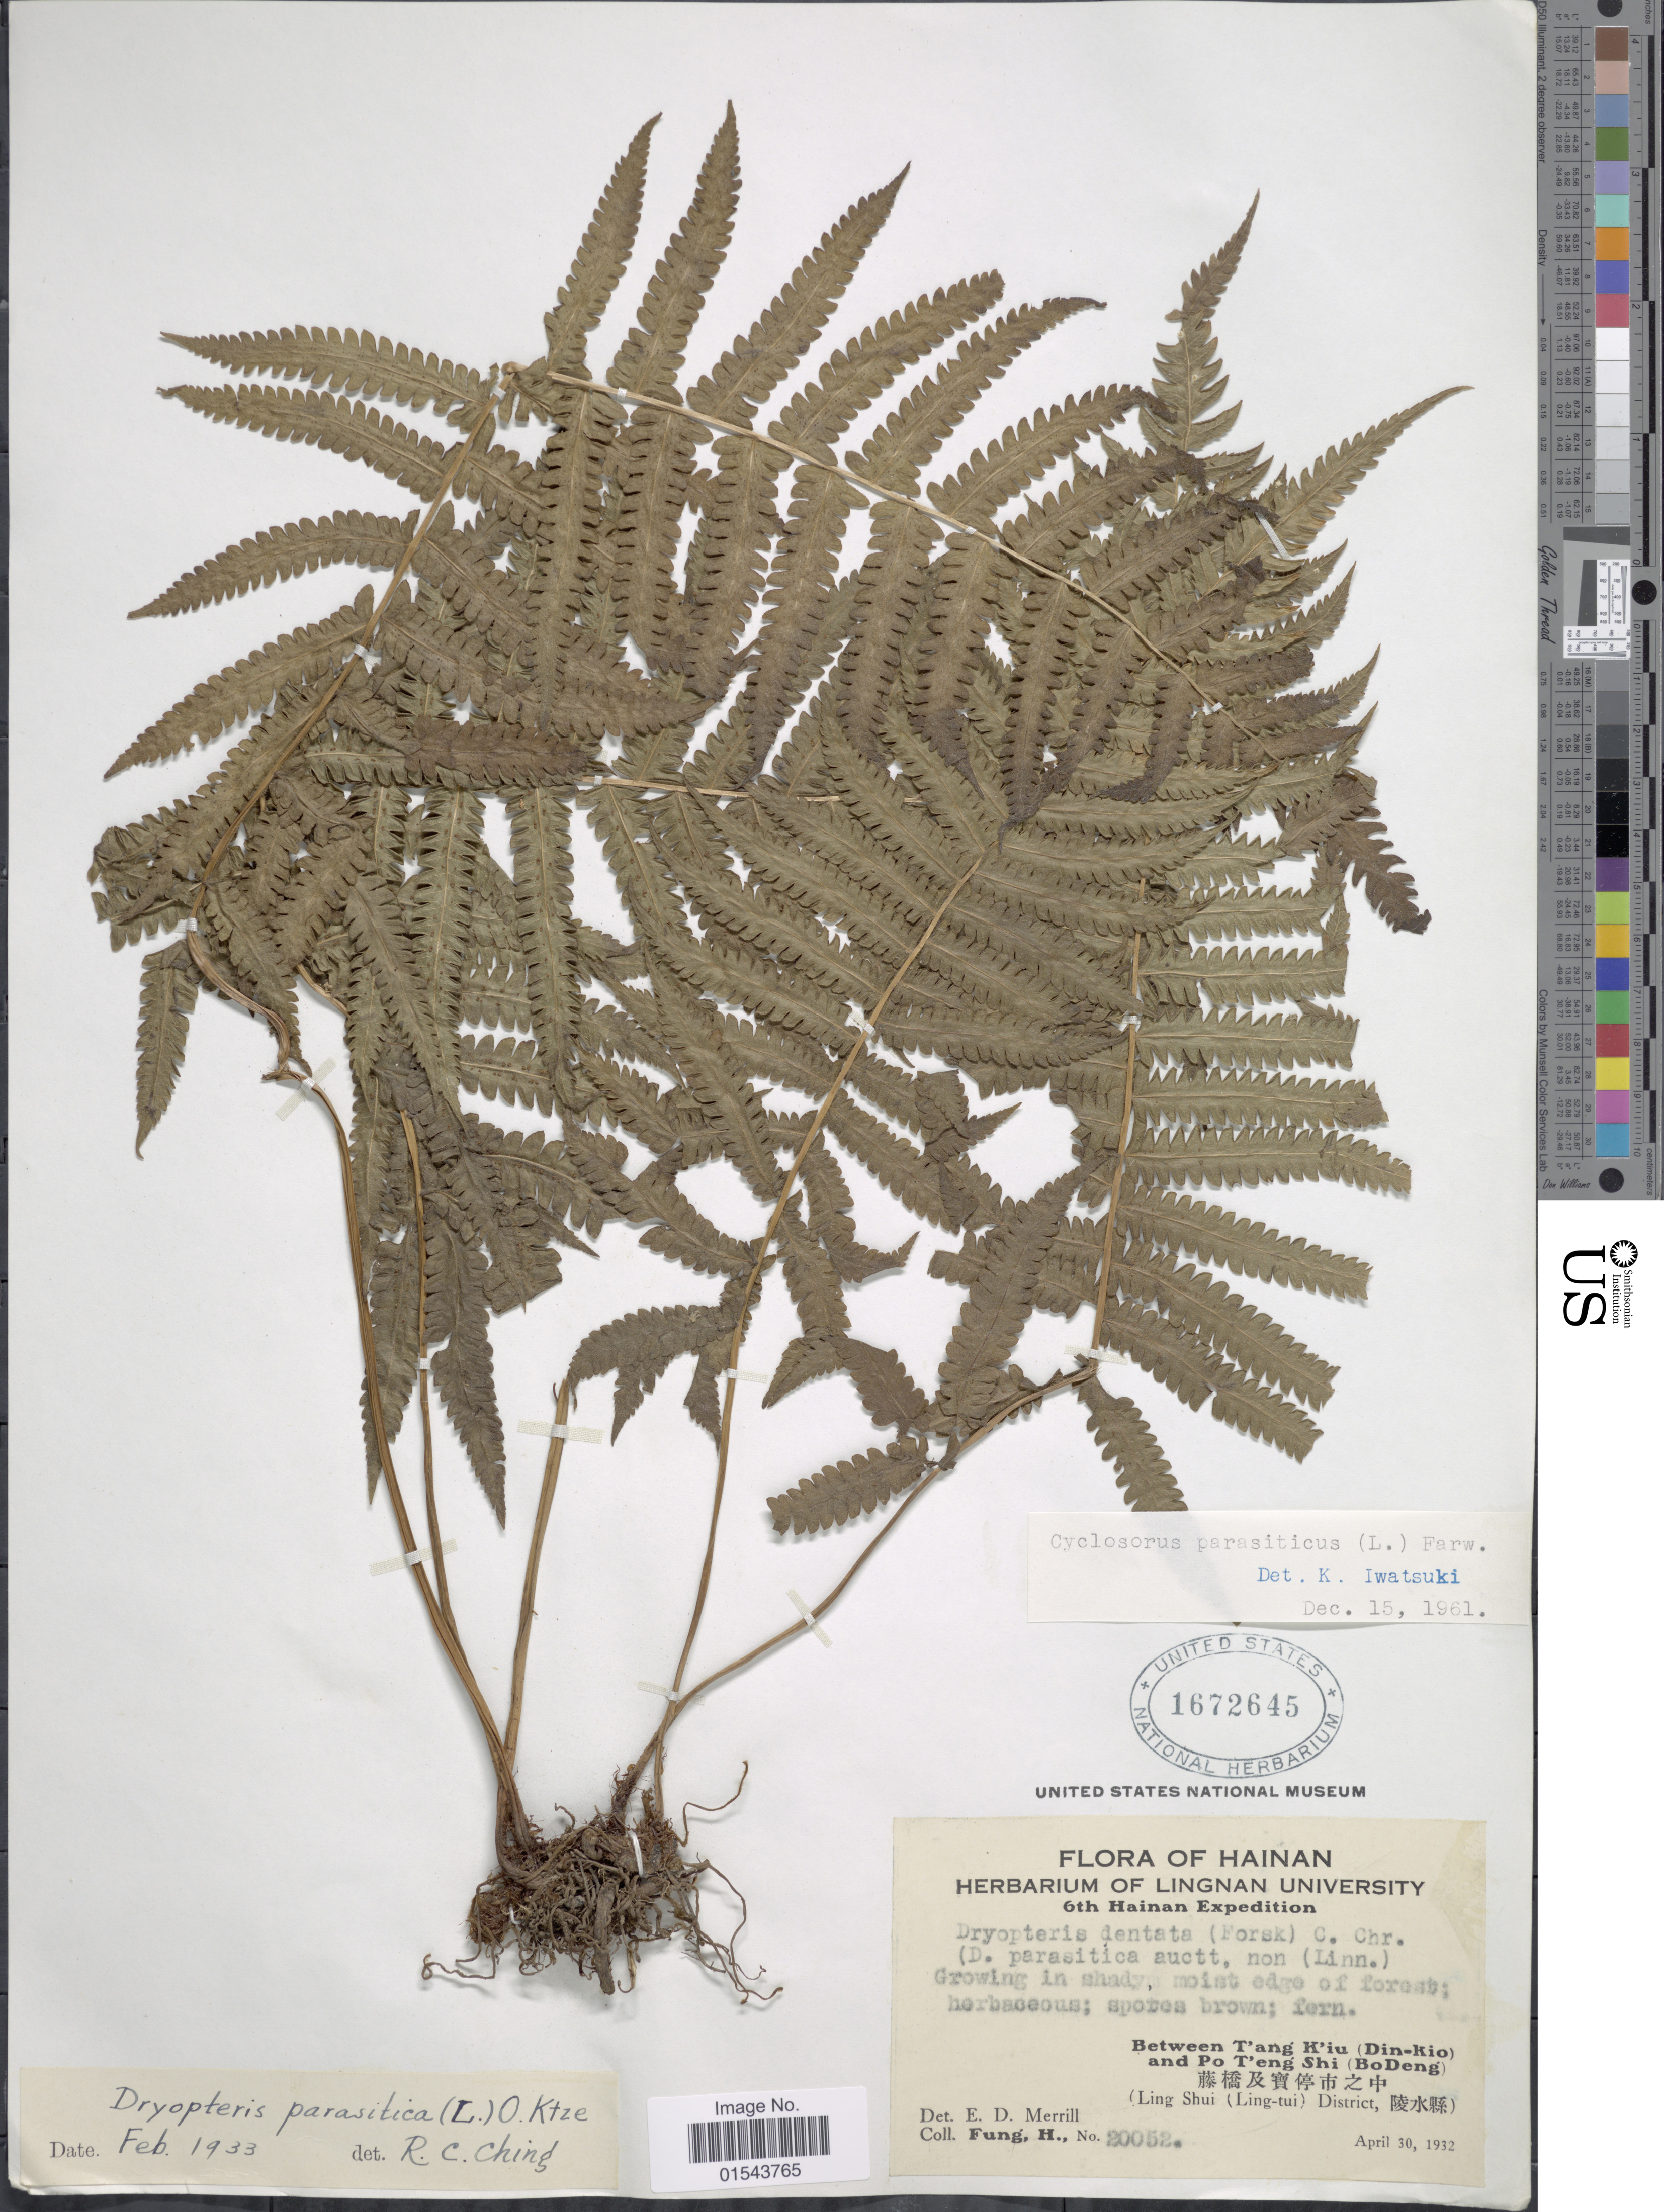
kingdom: Plantae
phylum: Tracheophyta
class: Polypodiopsida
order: Polypodiales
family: Thelypteridaceae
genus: Christella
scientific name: Christella parasitica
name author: (L.) H. Lév.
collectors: H. Fung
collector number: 20052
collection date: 1932-04-30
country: China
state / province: Hainan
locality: Between T'ang K'iu (Din-kio) and Po T'eng Shi ( BoDeng)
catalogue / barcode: US 1672645